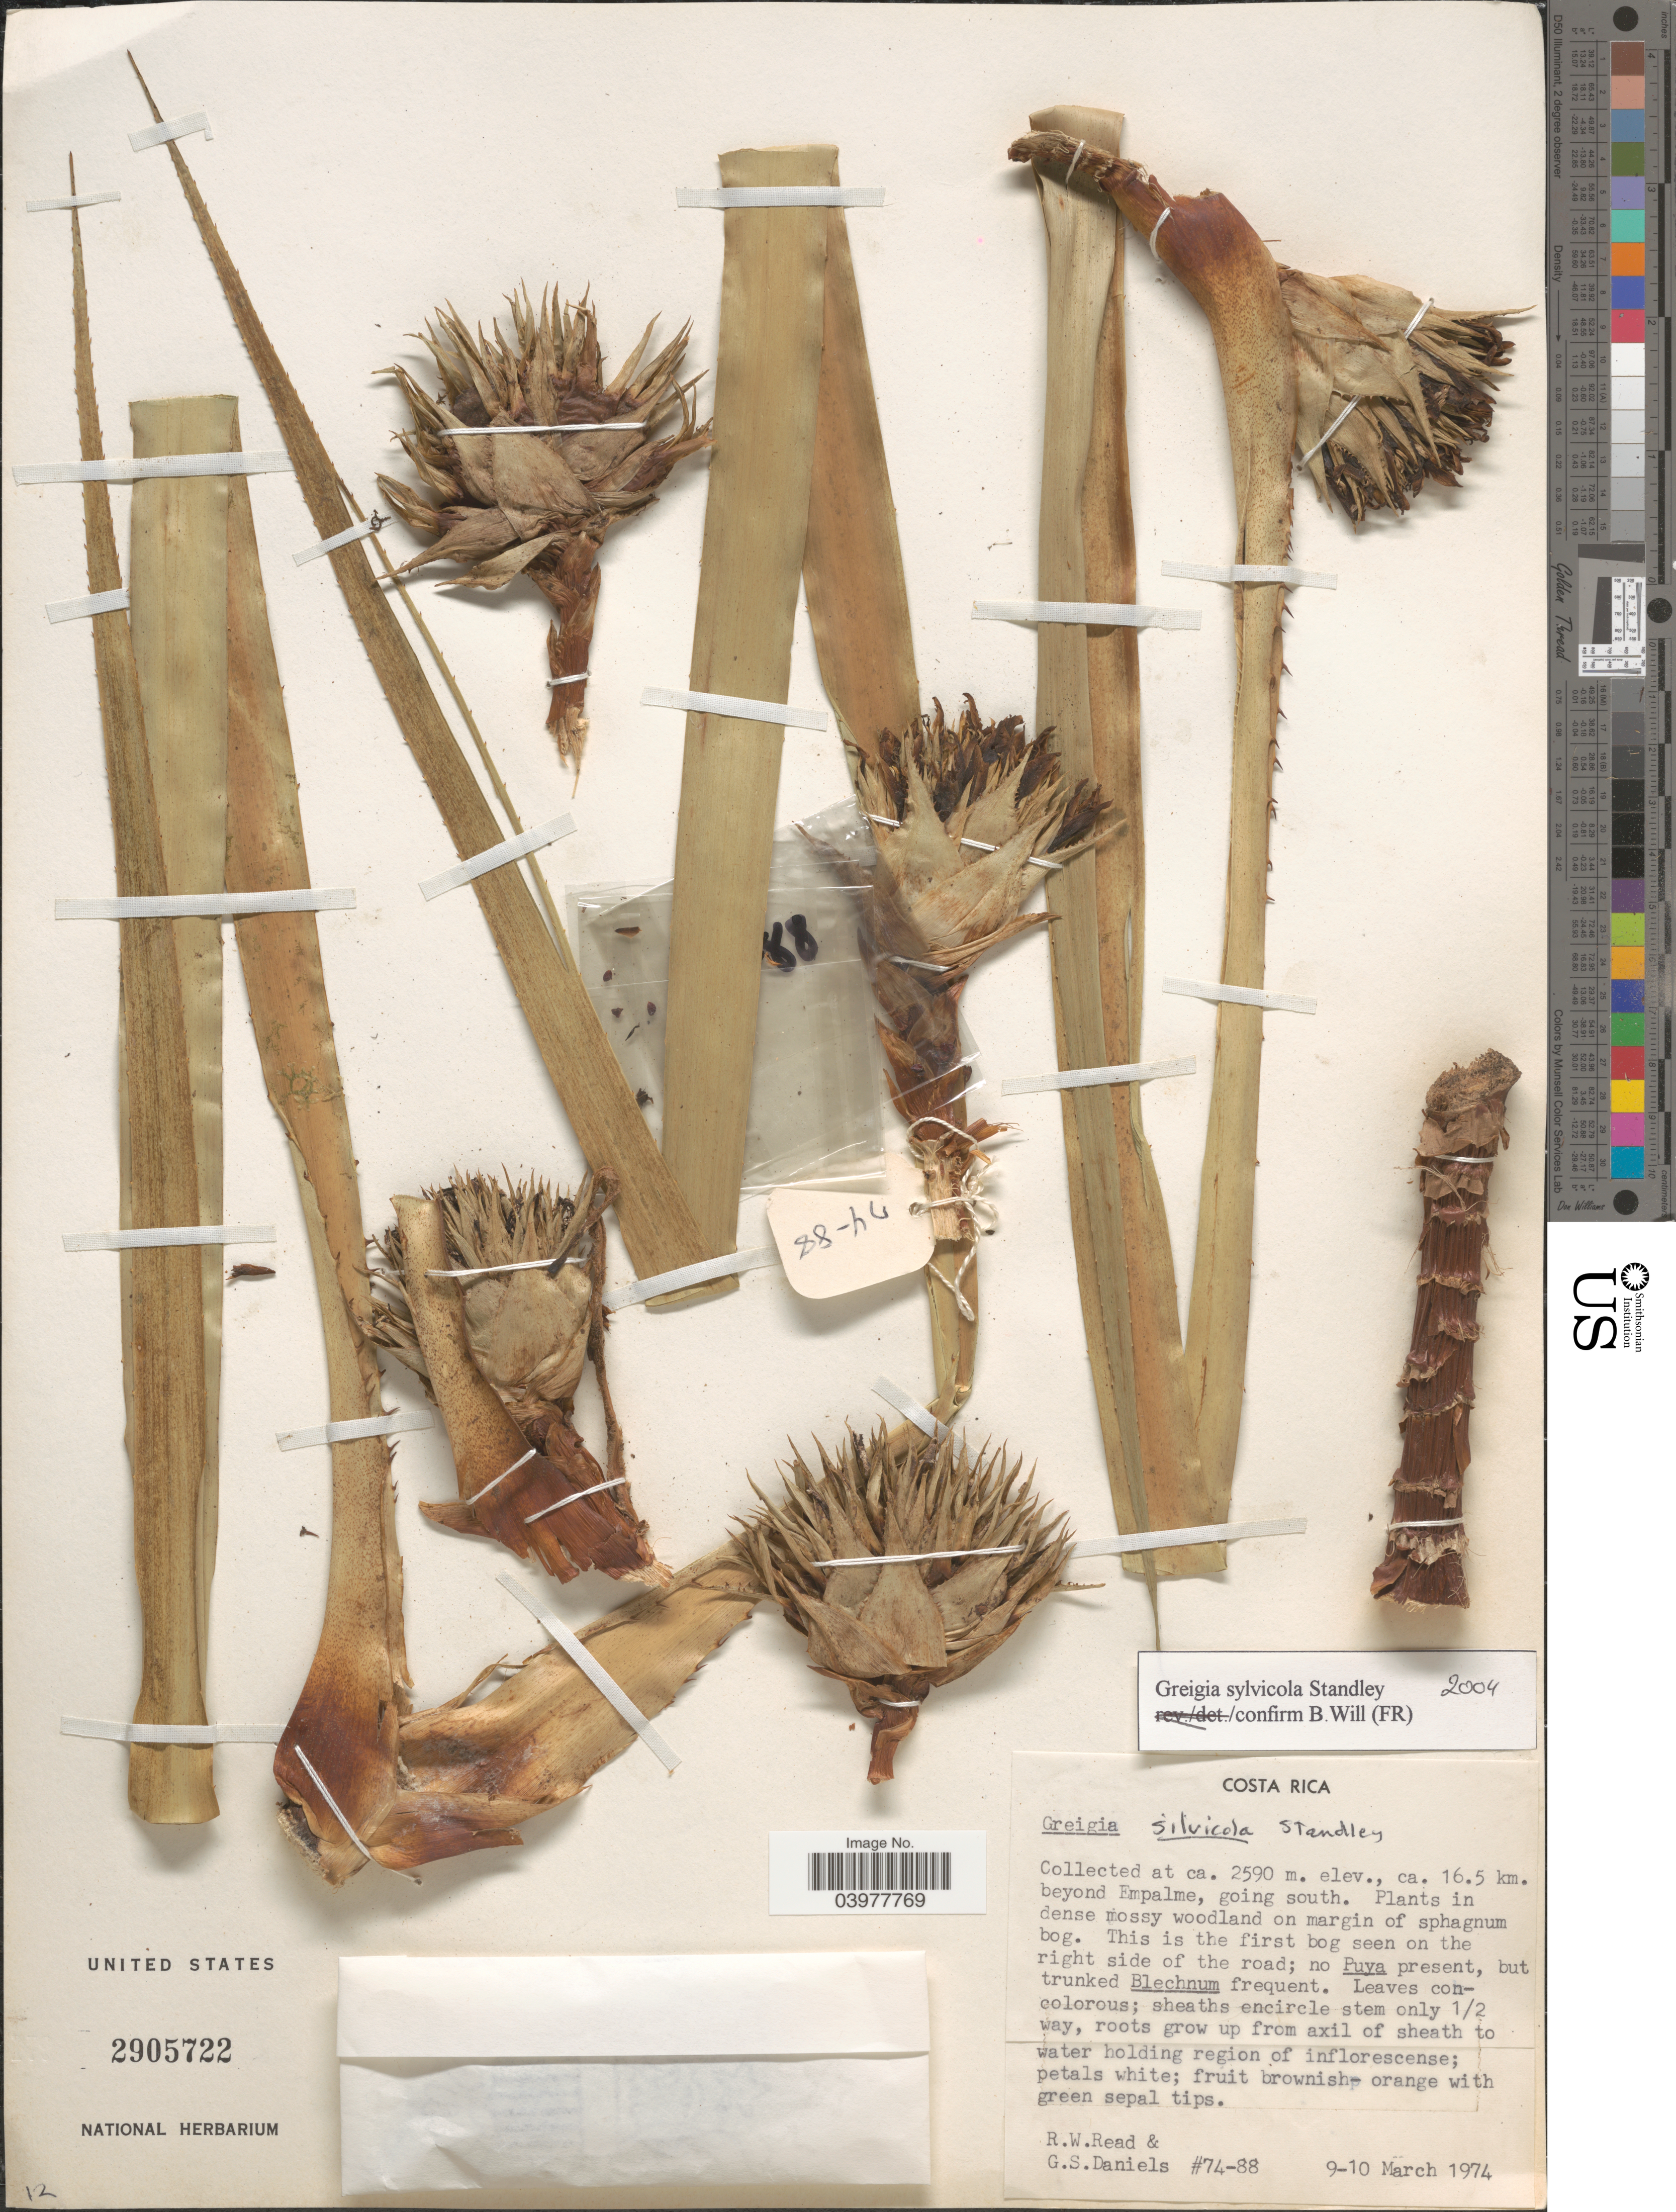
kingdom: Plantae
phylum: Tracheophyta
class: Liliopsida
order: Poales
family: Bromeliaceae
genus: Greigia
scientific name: Greigia sylvicola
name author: Standl.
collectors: R. W. Read & G. S. Daniels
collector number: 74-88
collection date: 1974-03-09/1974-03-10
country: Costa Rica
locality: Ca. 16.5 km. beyond Empalme, going south.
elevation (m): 2590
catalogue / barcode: US 2905722